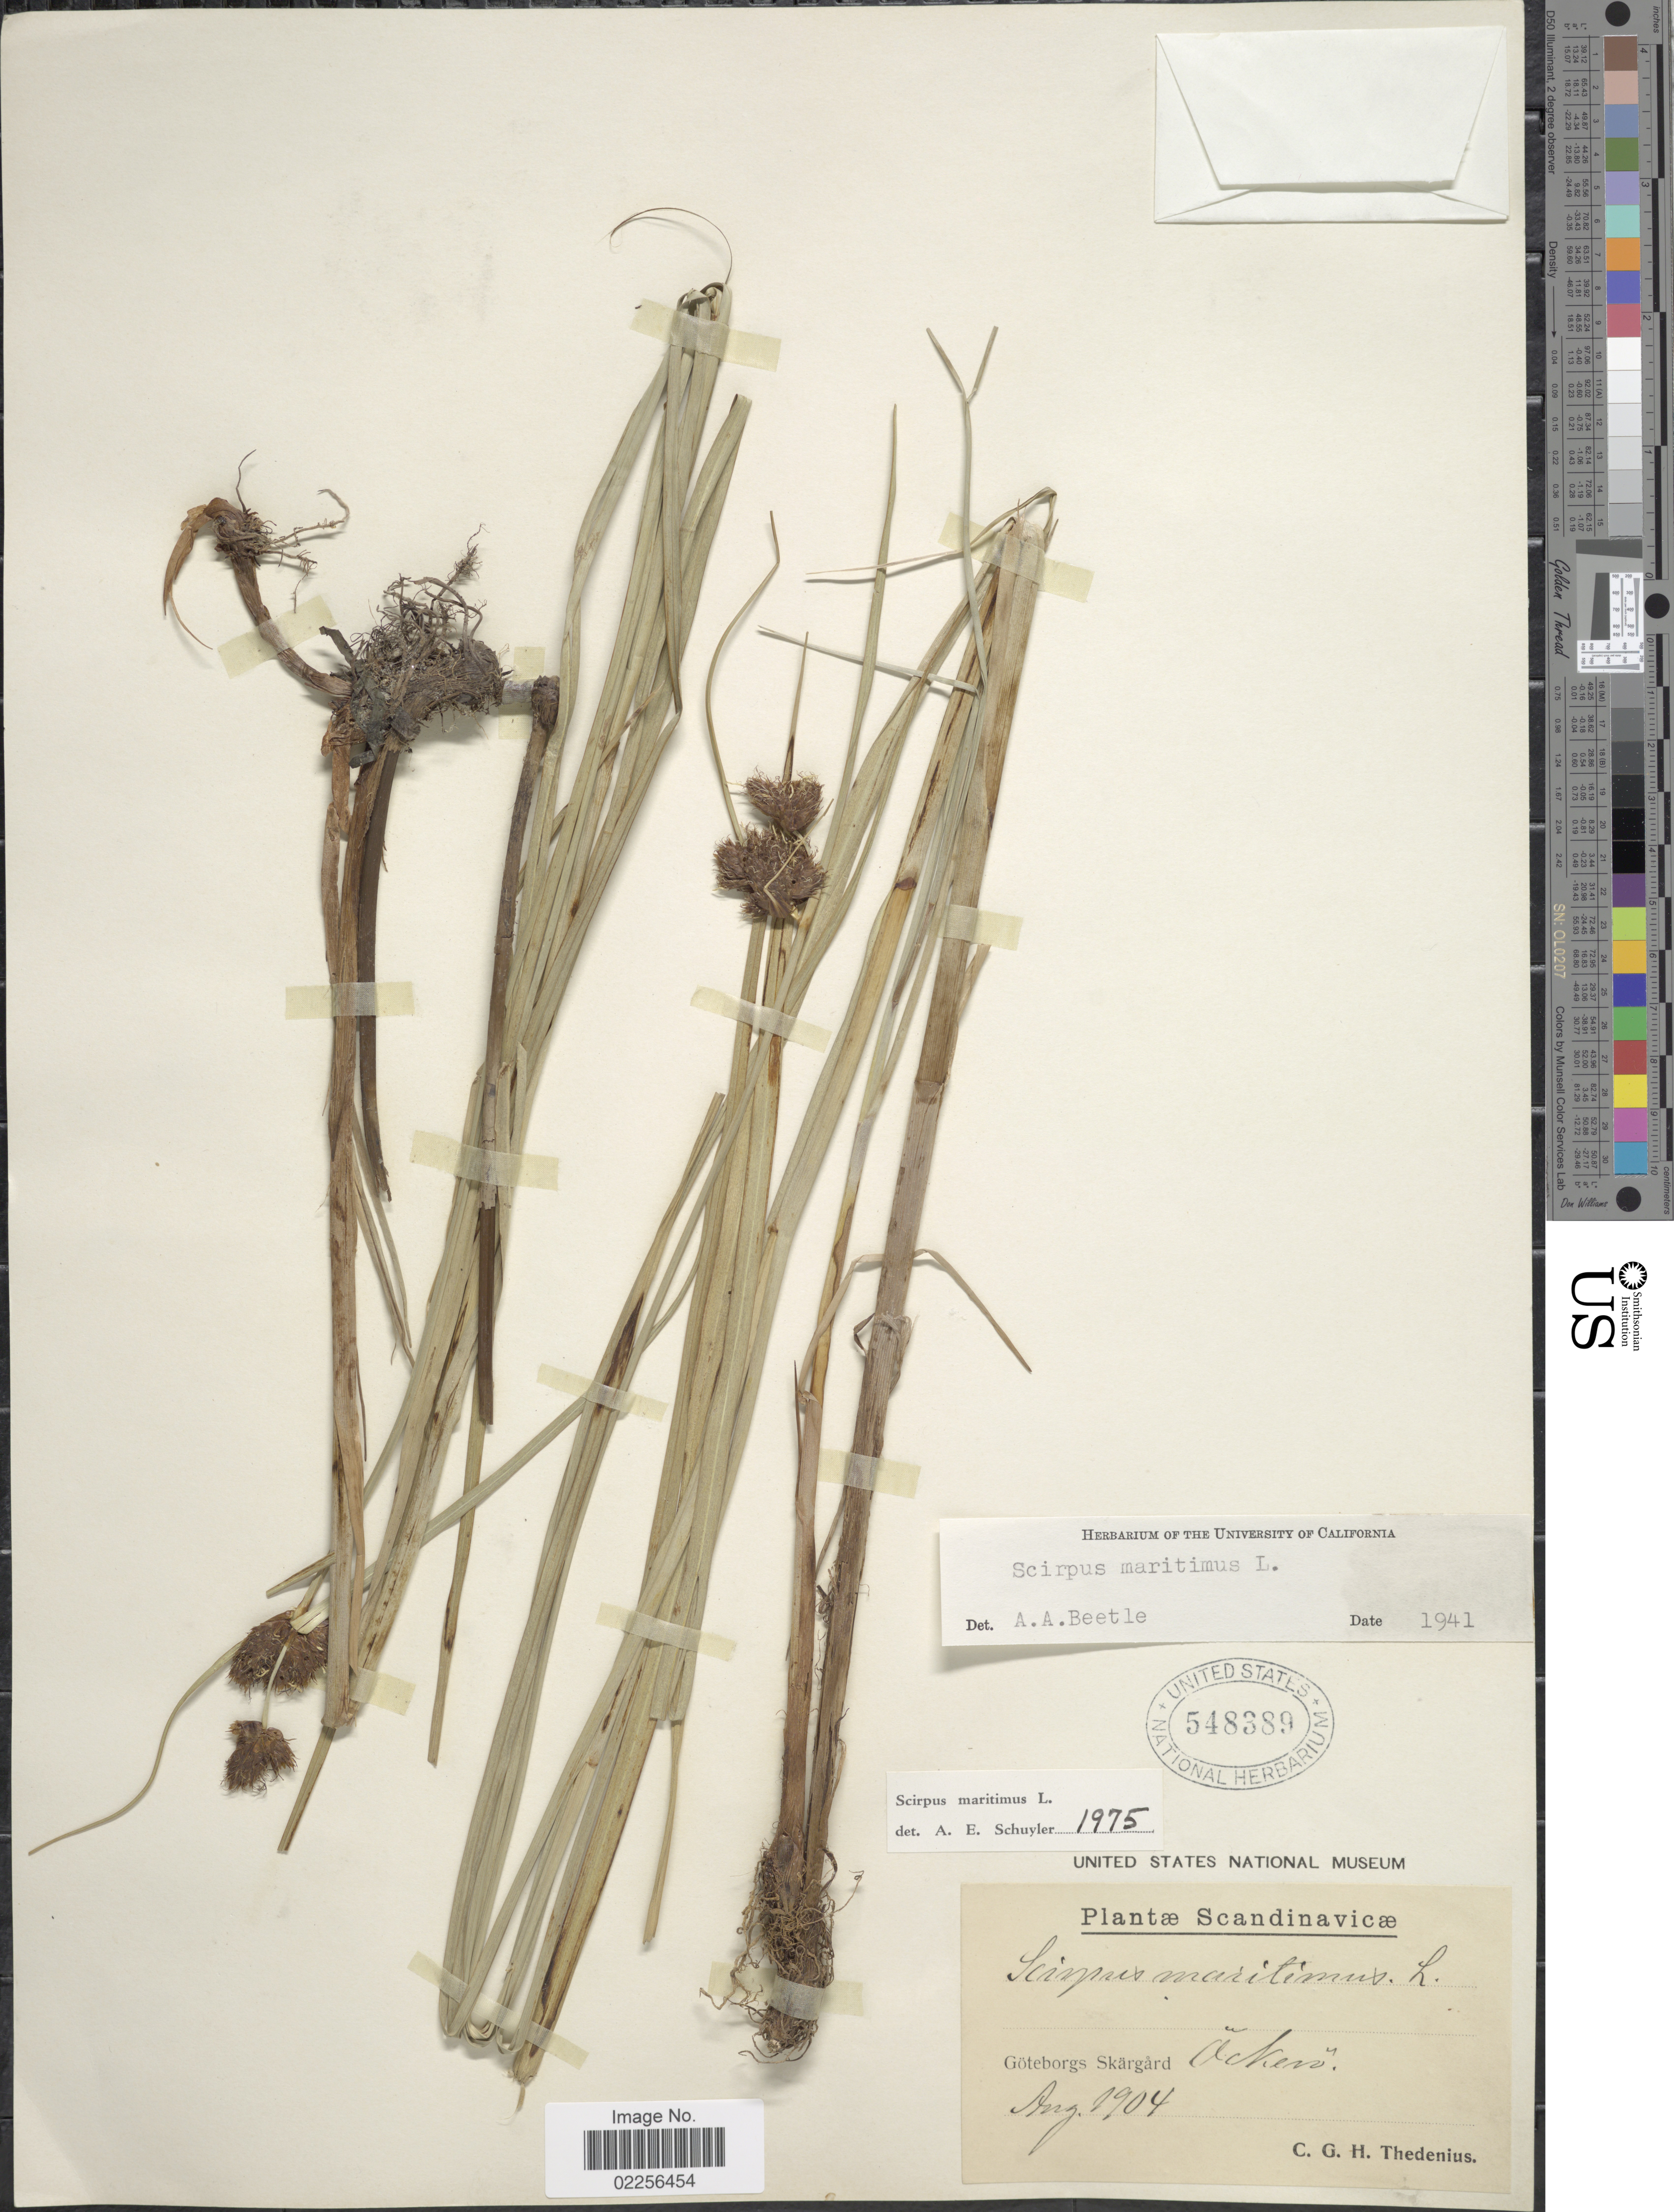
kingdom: Plantae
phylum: Tracheophyta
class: Liliopsida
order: Poales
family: Cyperaceae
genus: Bolboschoenus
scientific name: Bolboschoenus maritimus subsp. maritimus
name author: (L.) Palla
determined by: Strong, Mark T., (BOT), Smithsonian Institution - National Museum of Natural History (UNITED STATES)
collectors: C. Thedenius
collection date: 1904-08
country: Sweden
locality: Scandinavicae, Goteborgs Skargard, Acken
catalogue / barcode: US 548389